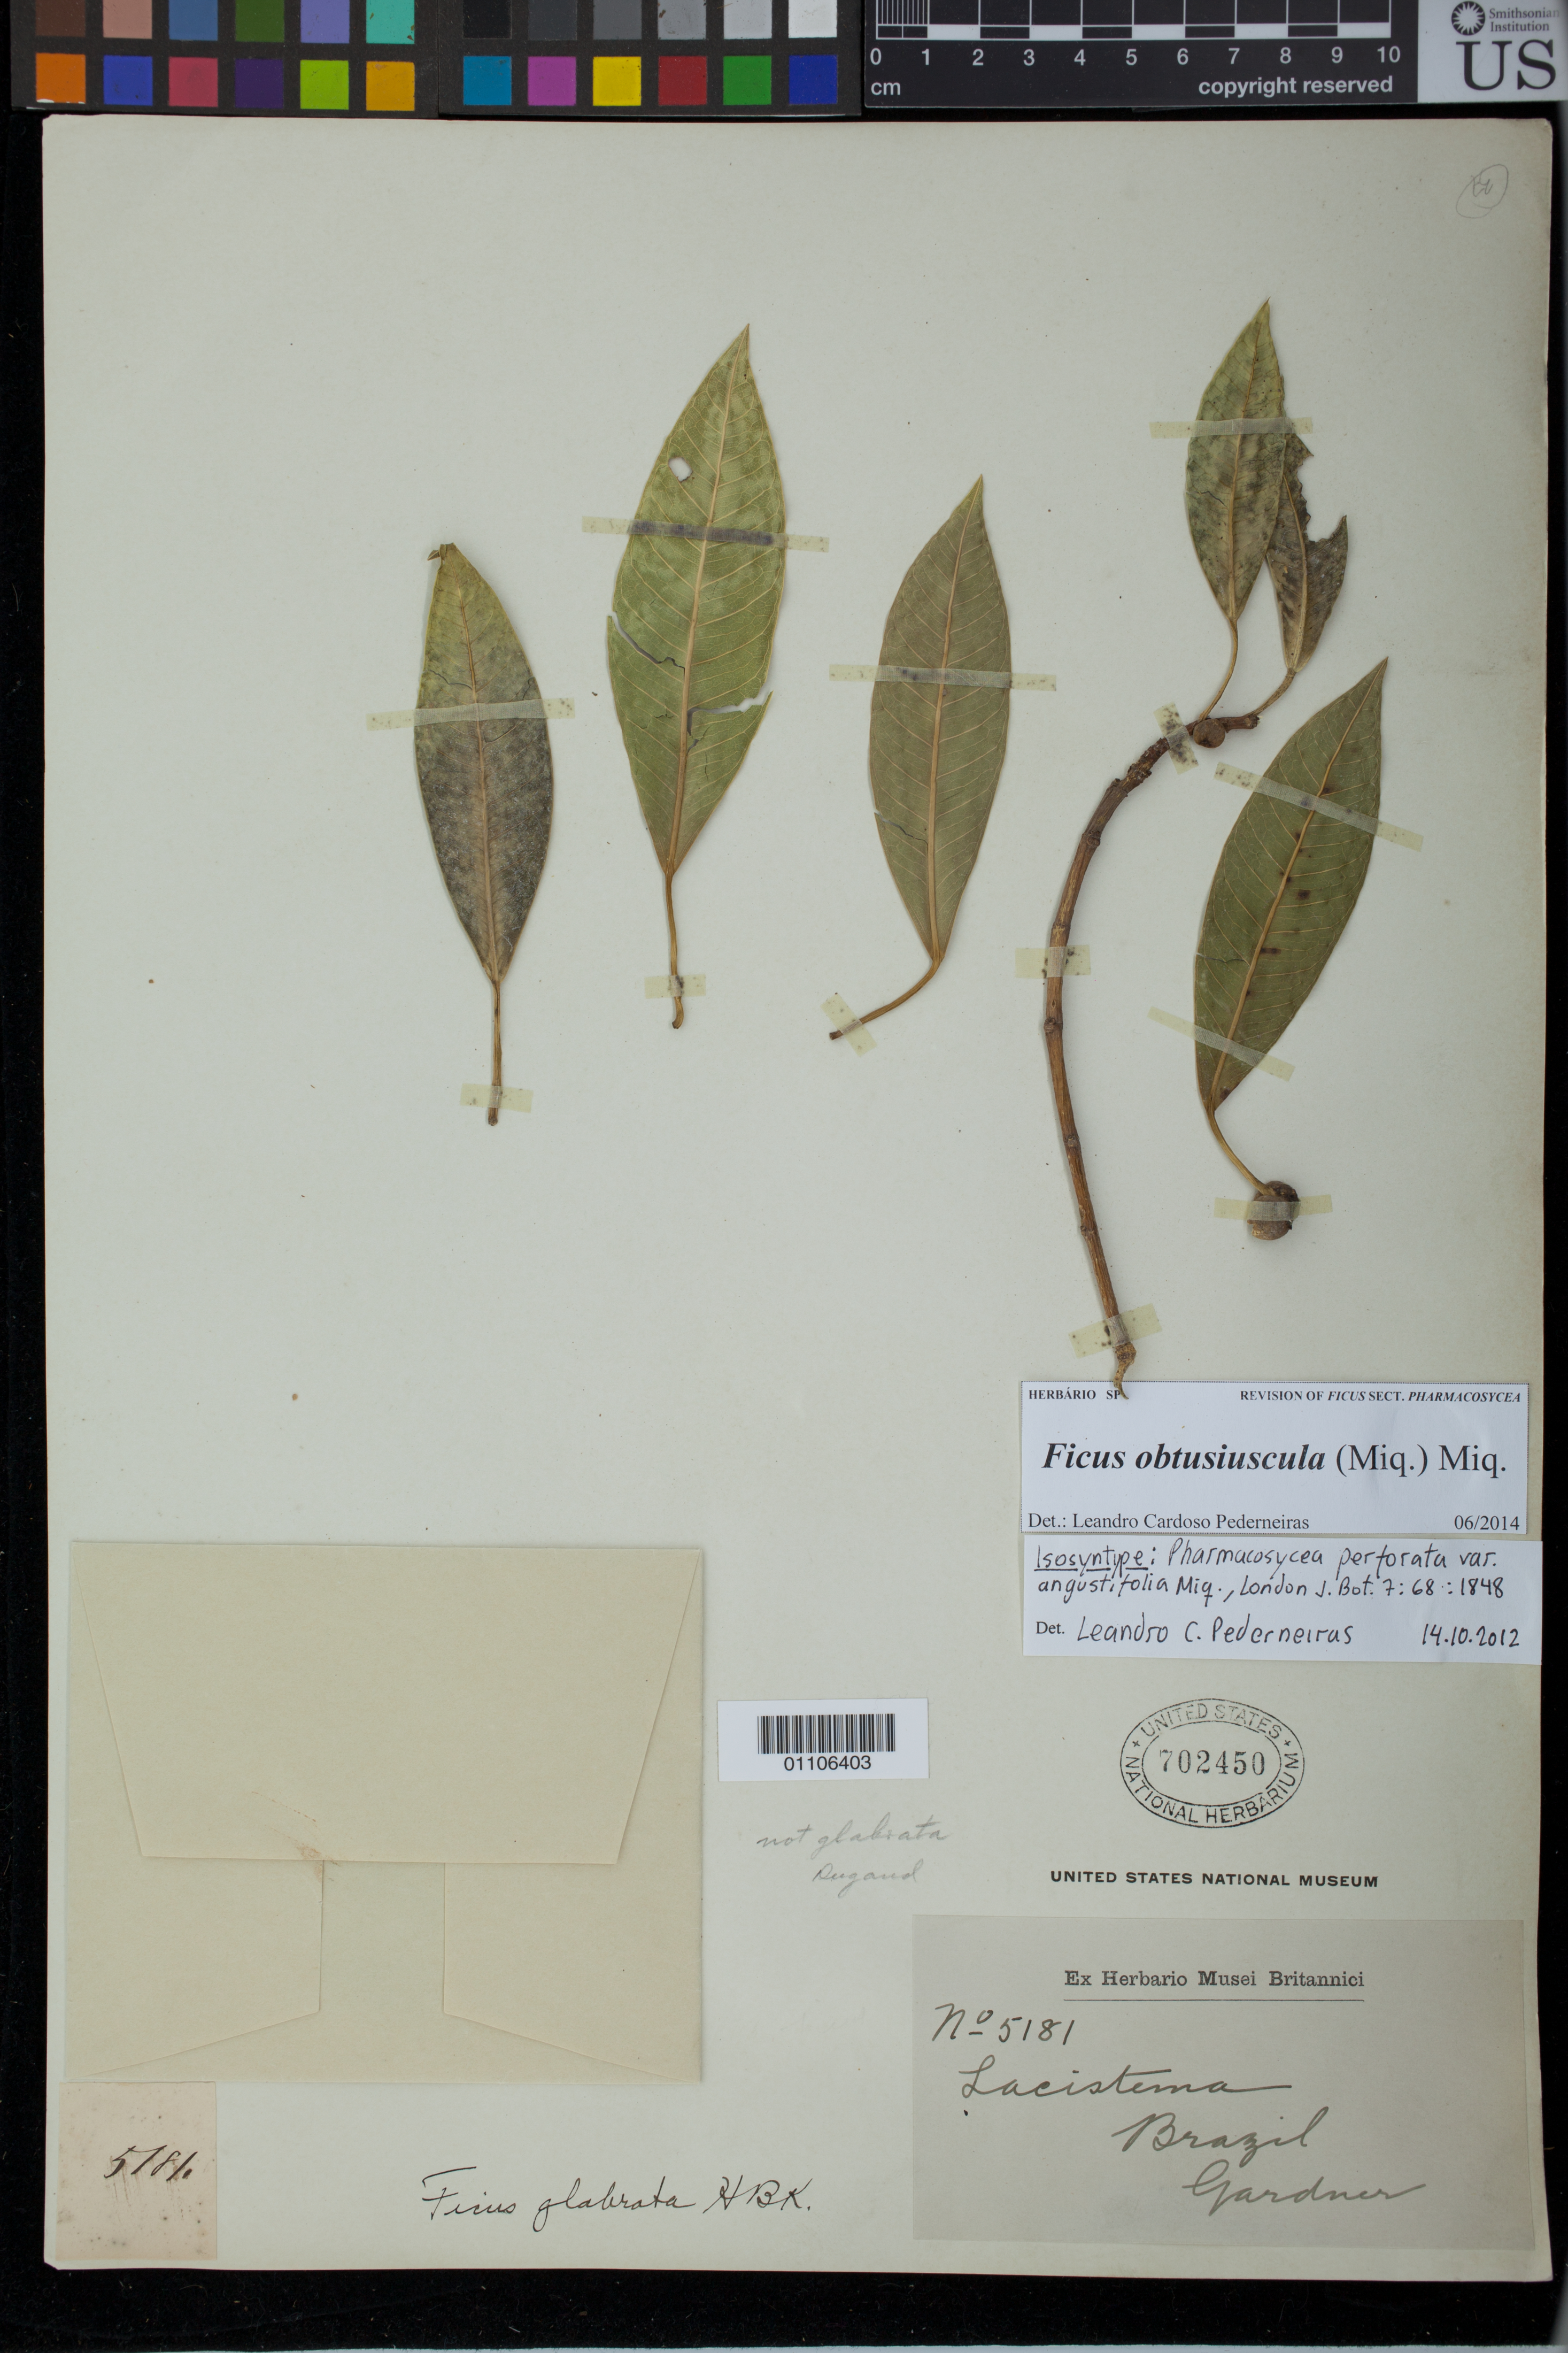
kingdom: Plantae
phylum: Tracheophyta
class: Magnoliopsida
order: Rosales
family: Moraceae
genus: Pharmacosycea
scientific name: Pharmacosycea perforata var. angustifolia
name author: Miq.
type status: Isosyntype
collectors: G. Gardner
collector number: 5181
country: Brazil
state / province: Minas Gerais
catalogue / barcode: US 702450